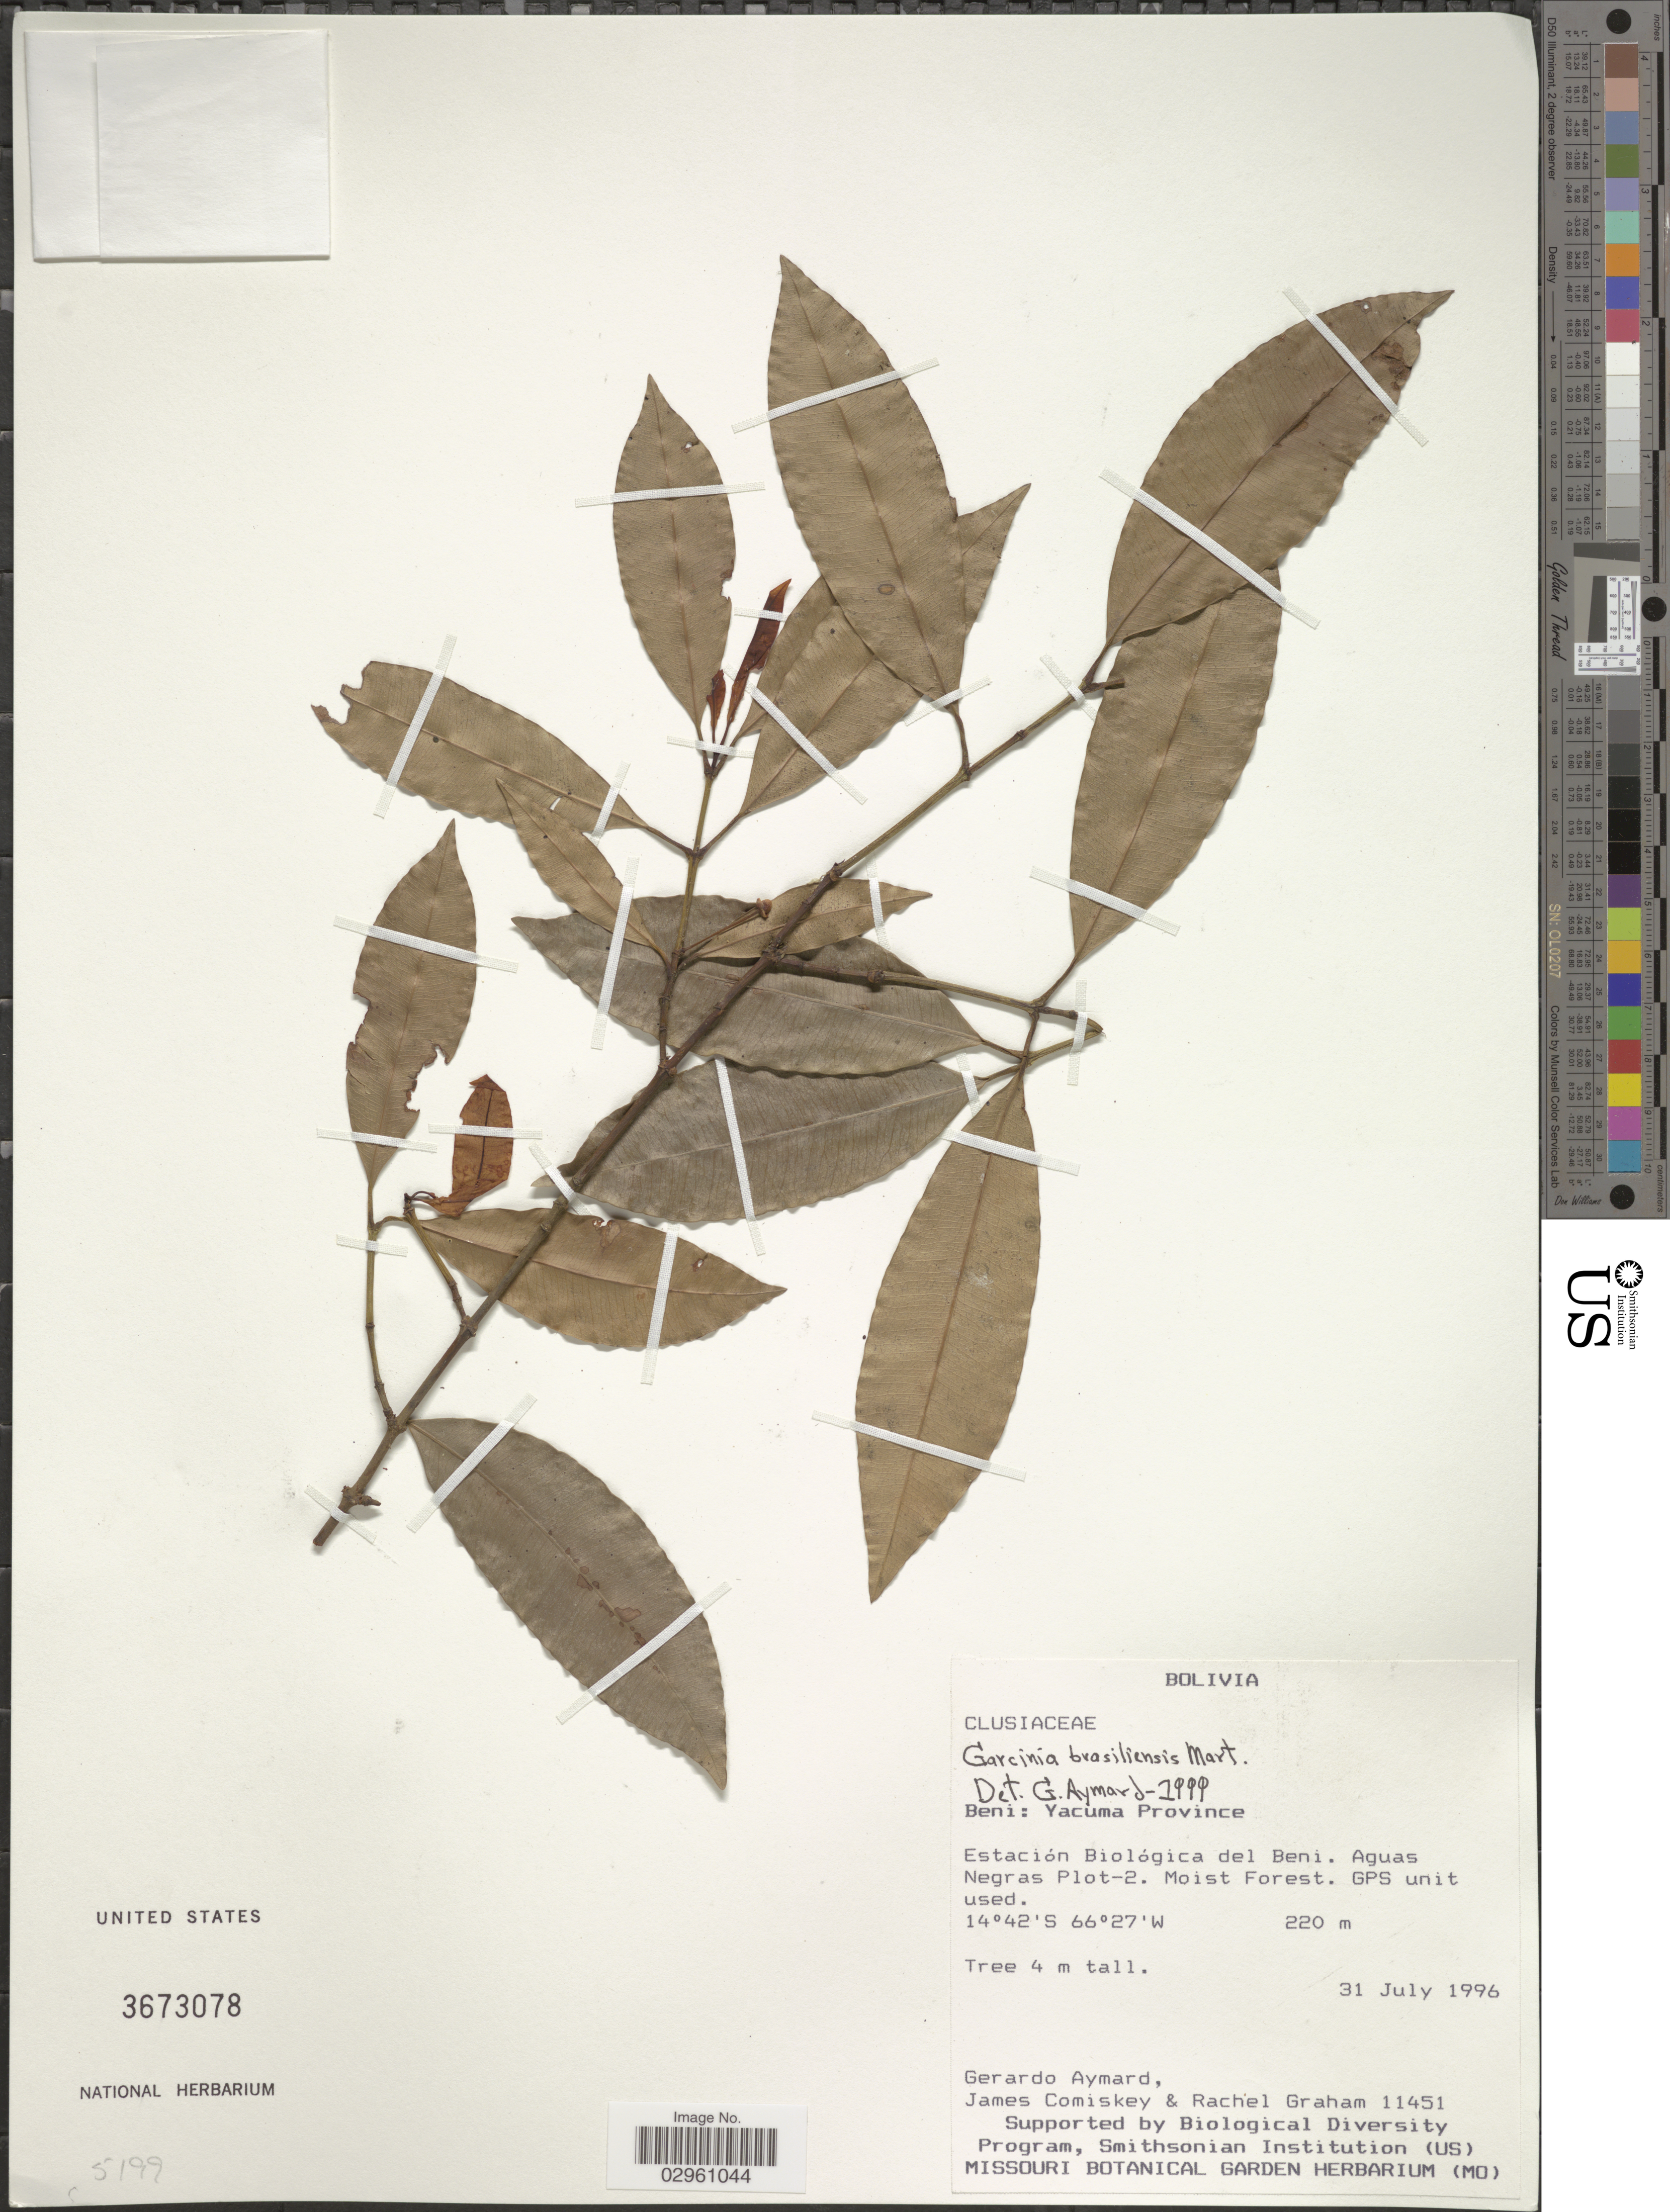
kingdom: Plantae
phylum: Tracheophyta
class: Magnoliopsida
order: Malpighiales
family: Clusiaceae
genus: Garcinia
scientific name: Garcinia brasiliensis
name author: Mart.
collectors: G. A. Aymard, J. A. Comiskey & R. Graham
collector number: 11451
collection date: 1996-07-31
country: Bolivia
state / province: Beni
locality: Yacuma Province. Estación Biológica del Beni. Aguas Negras Plot-2.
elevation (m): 220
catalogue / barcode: US 3673078